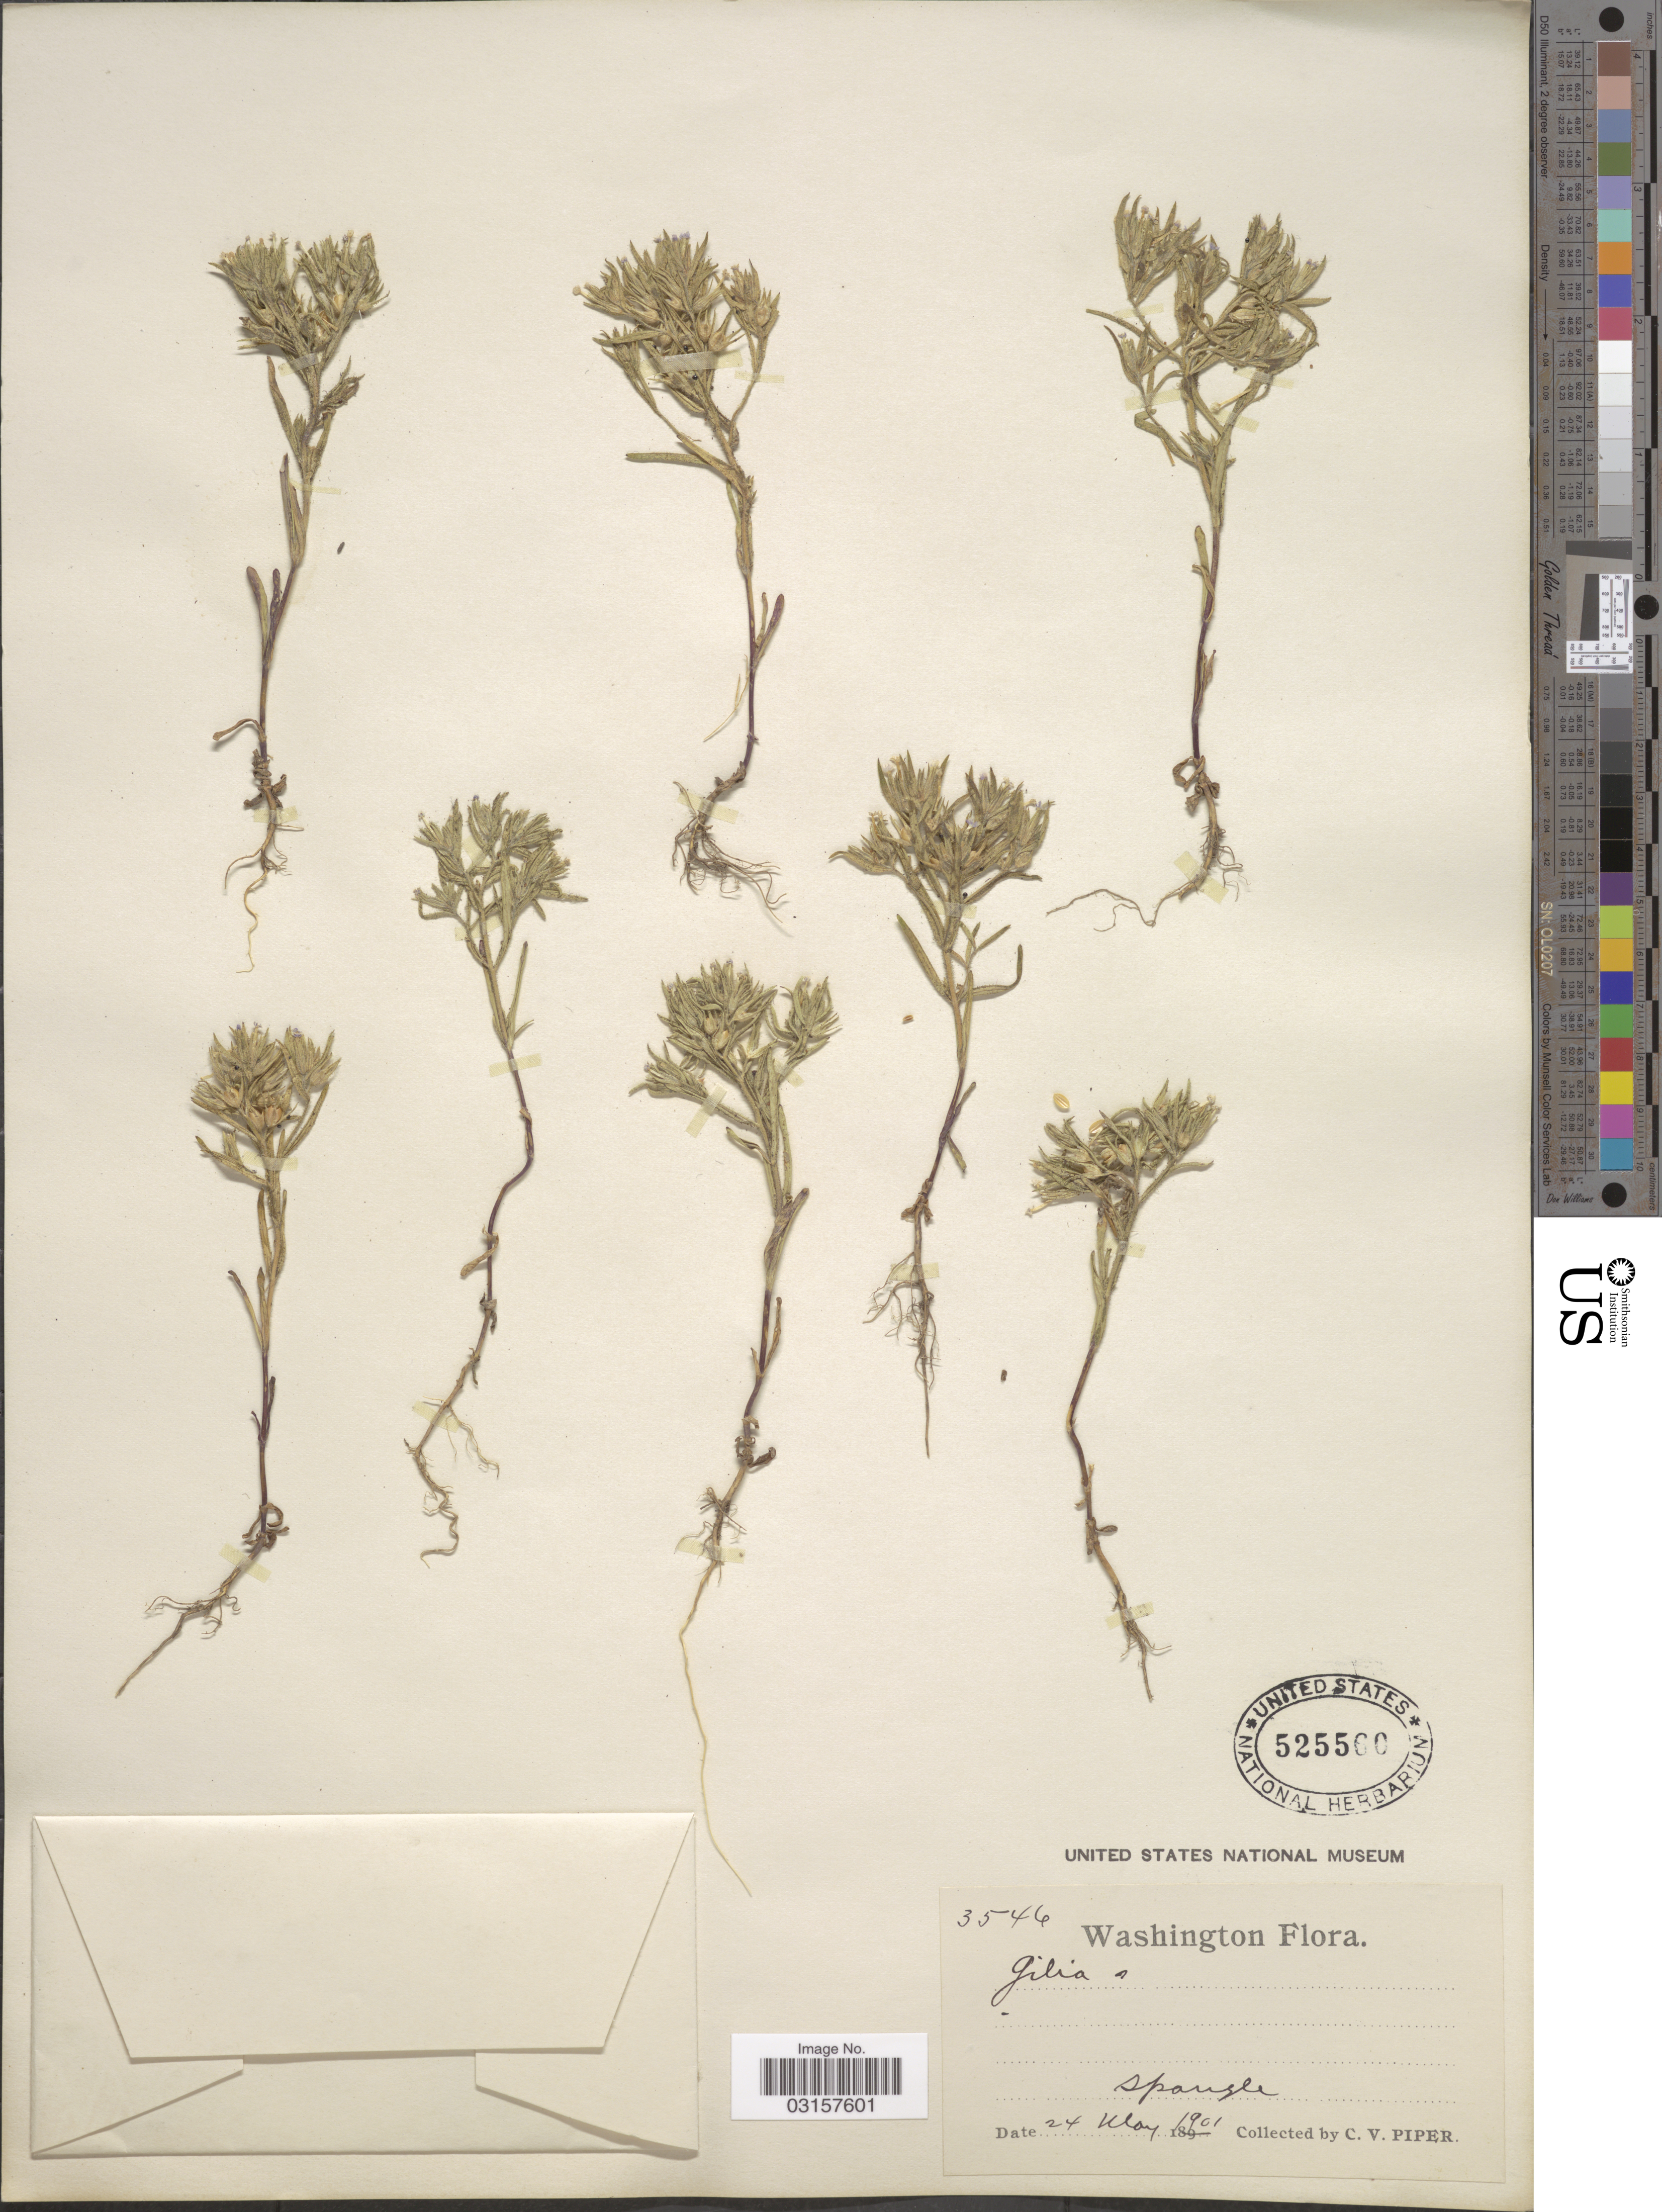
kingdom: Plantae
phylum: Tracheophyta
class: Magnoliopsida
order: Ericales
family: Polemoniaceae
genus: Microsteris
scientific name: Microsteris gracilis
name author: (Hook.) Greene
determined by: (US) Smithsonian Institution - National Museum of Natural History - Department of Botany (UNITED STATES)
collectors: C. V. Piper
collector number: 3546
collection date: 1901-05-24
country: United States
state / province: Washington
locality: Spangle.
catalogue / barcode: US 525560